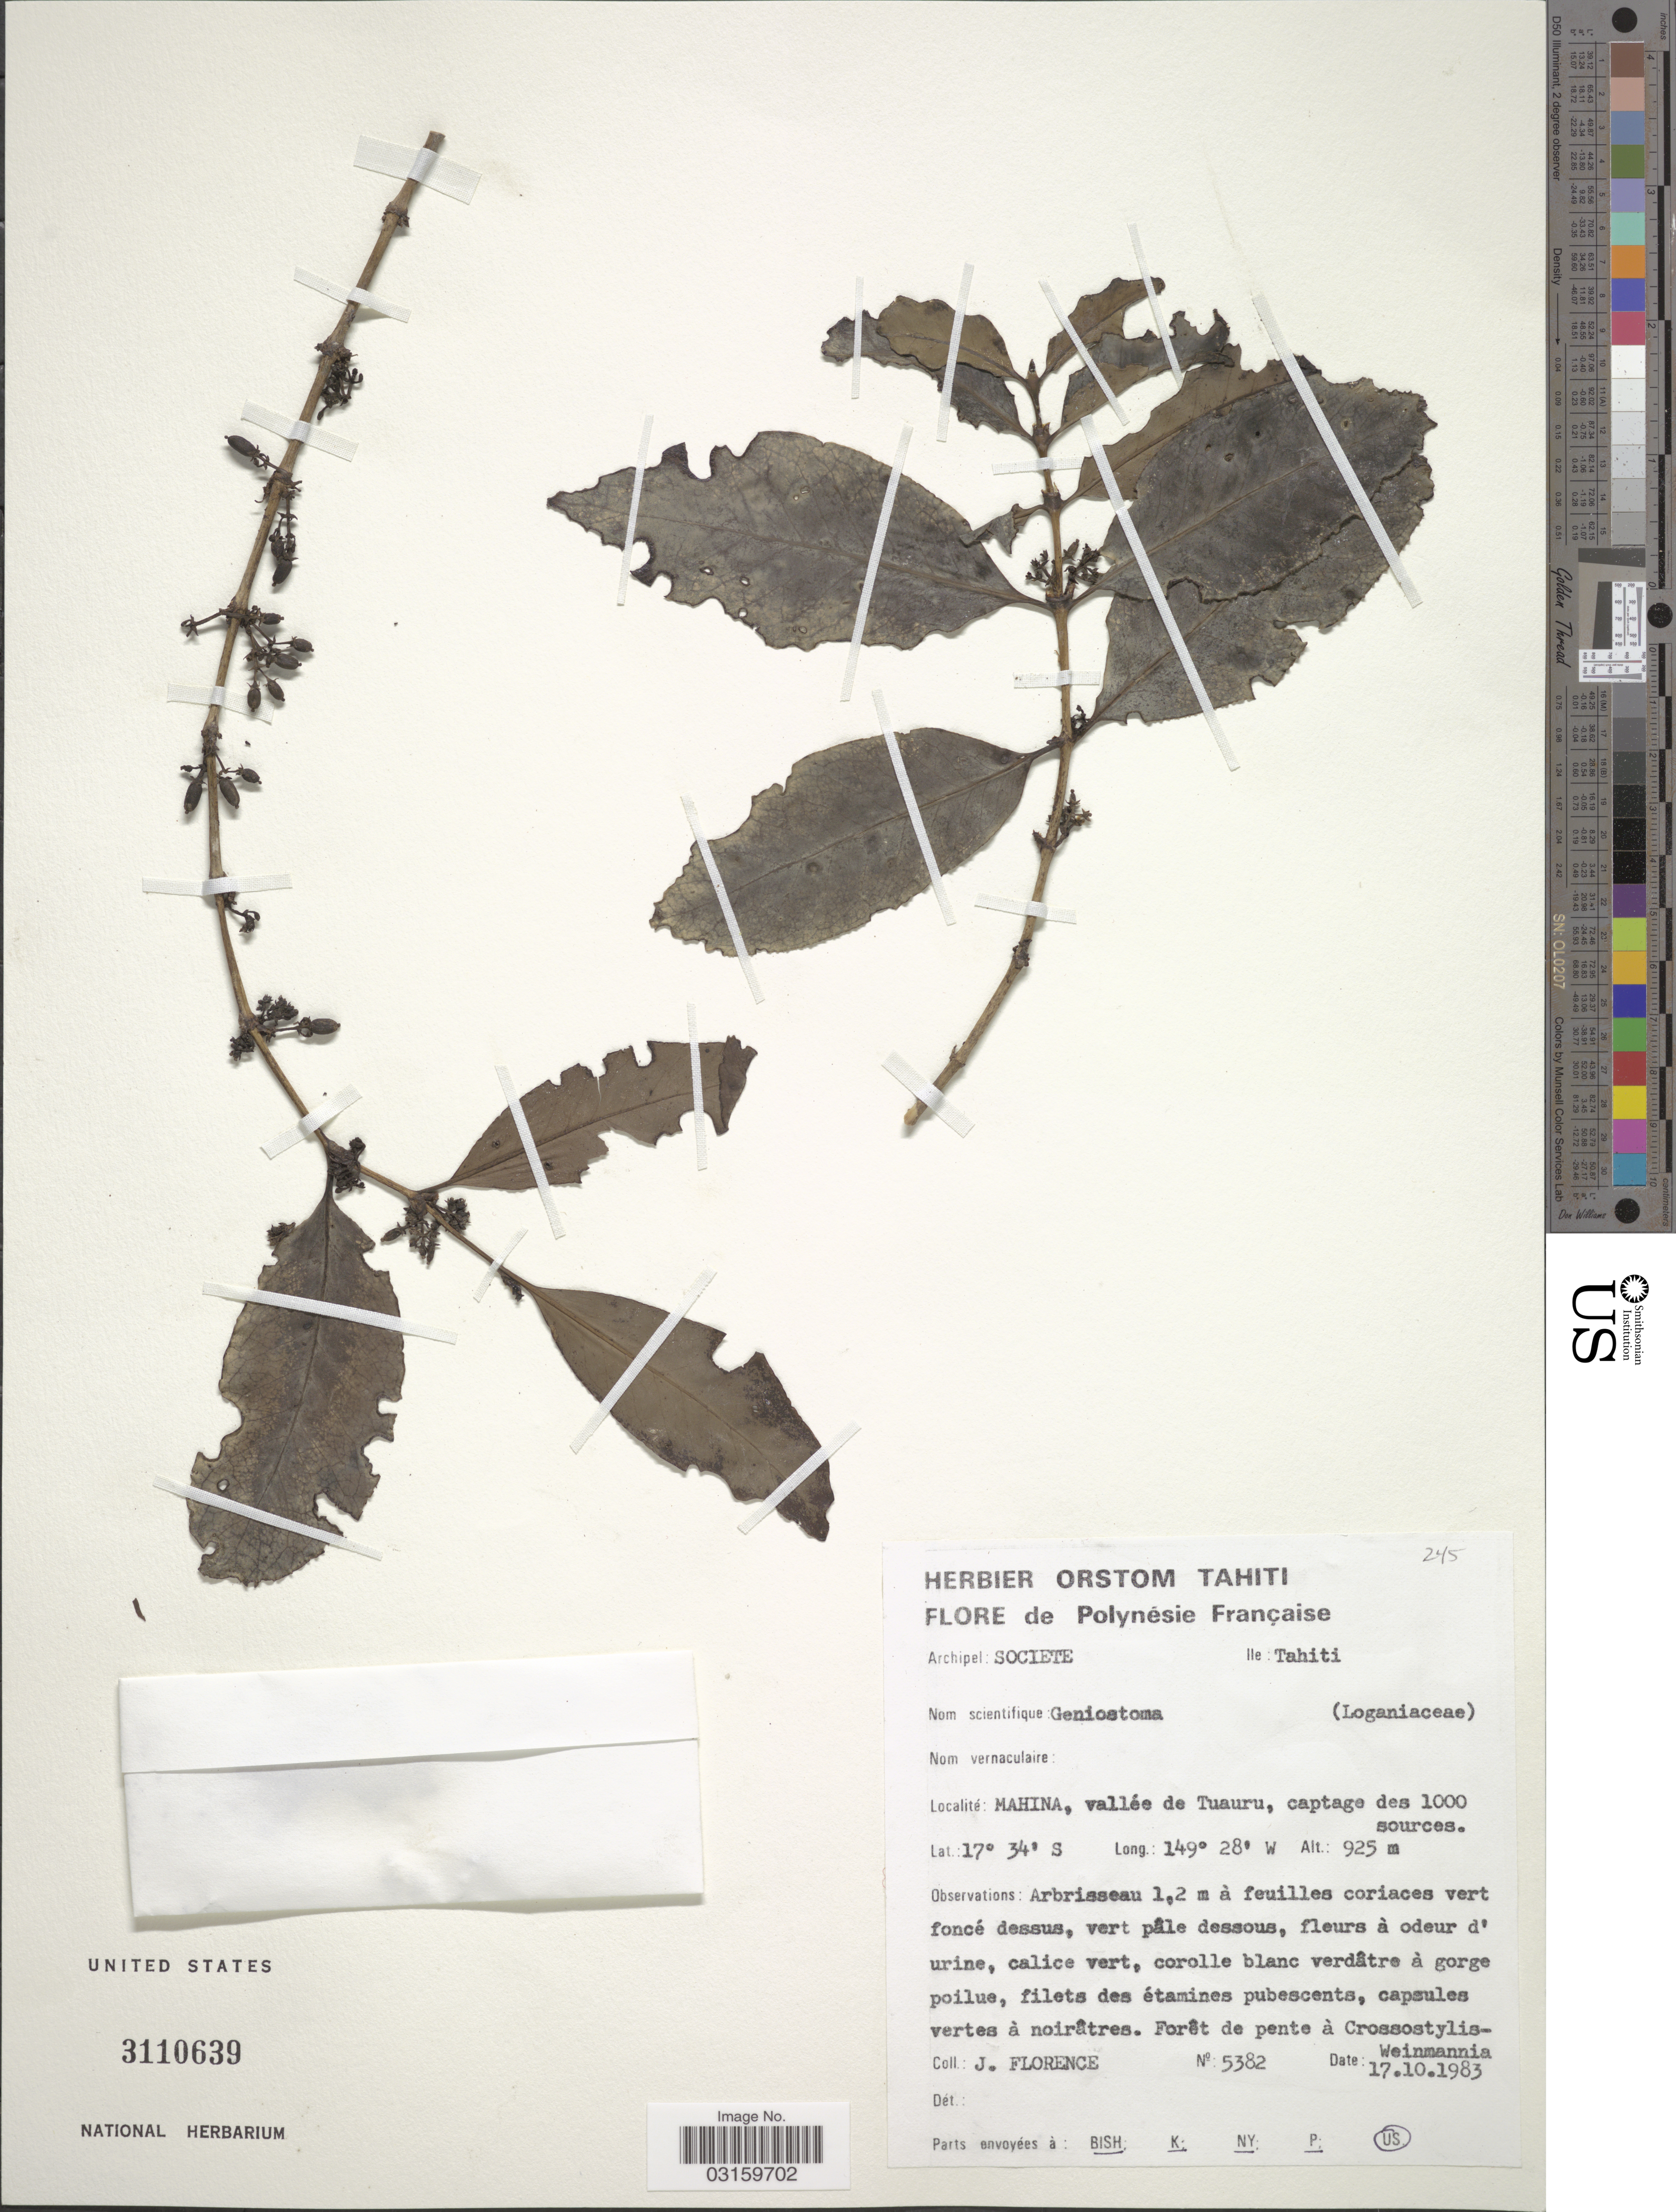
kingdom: Plantae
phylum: Tracheophyta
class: Magnoliopsida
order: Gentianales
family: Loganiaceae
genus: Geniostoma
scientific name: Geniostoma sp.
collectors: J. Florence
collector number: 5382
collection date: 1983-10-17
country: French Polynesia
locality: Polynésie Française, Archipel: Societe, Ile: Tahiti, Mahina, vallée de Tuauru, captage des 1000 sources.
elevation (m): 925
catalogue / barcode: US 3110639